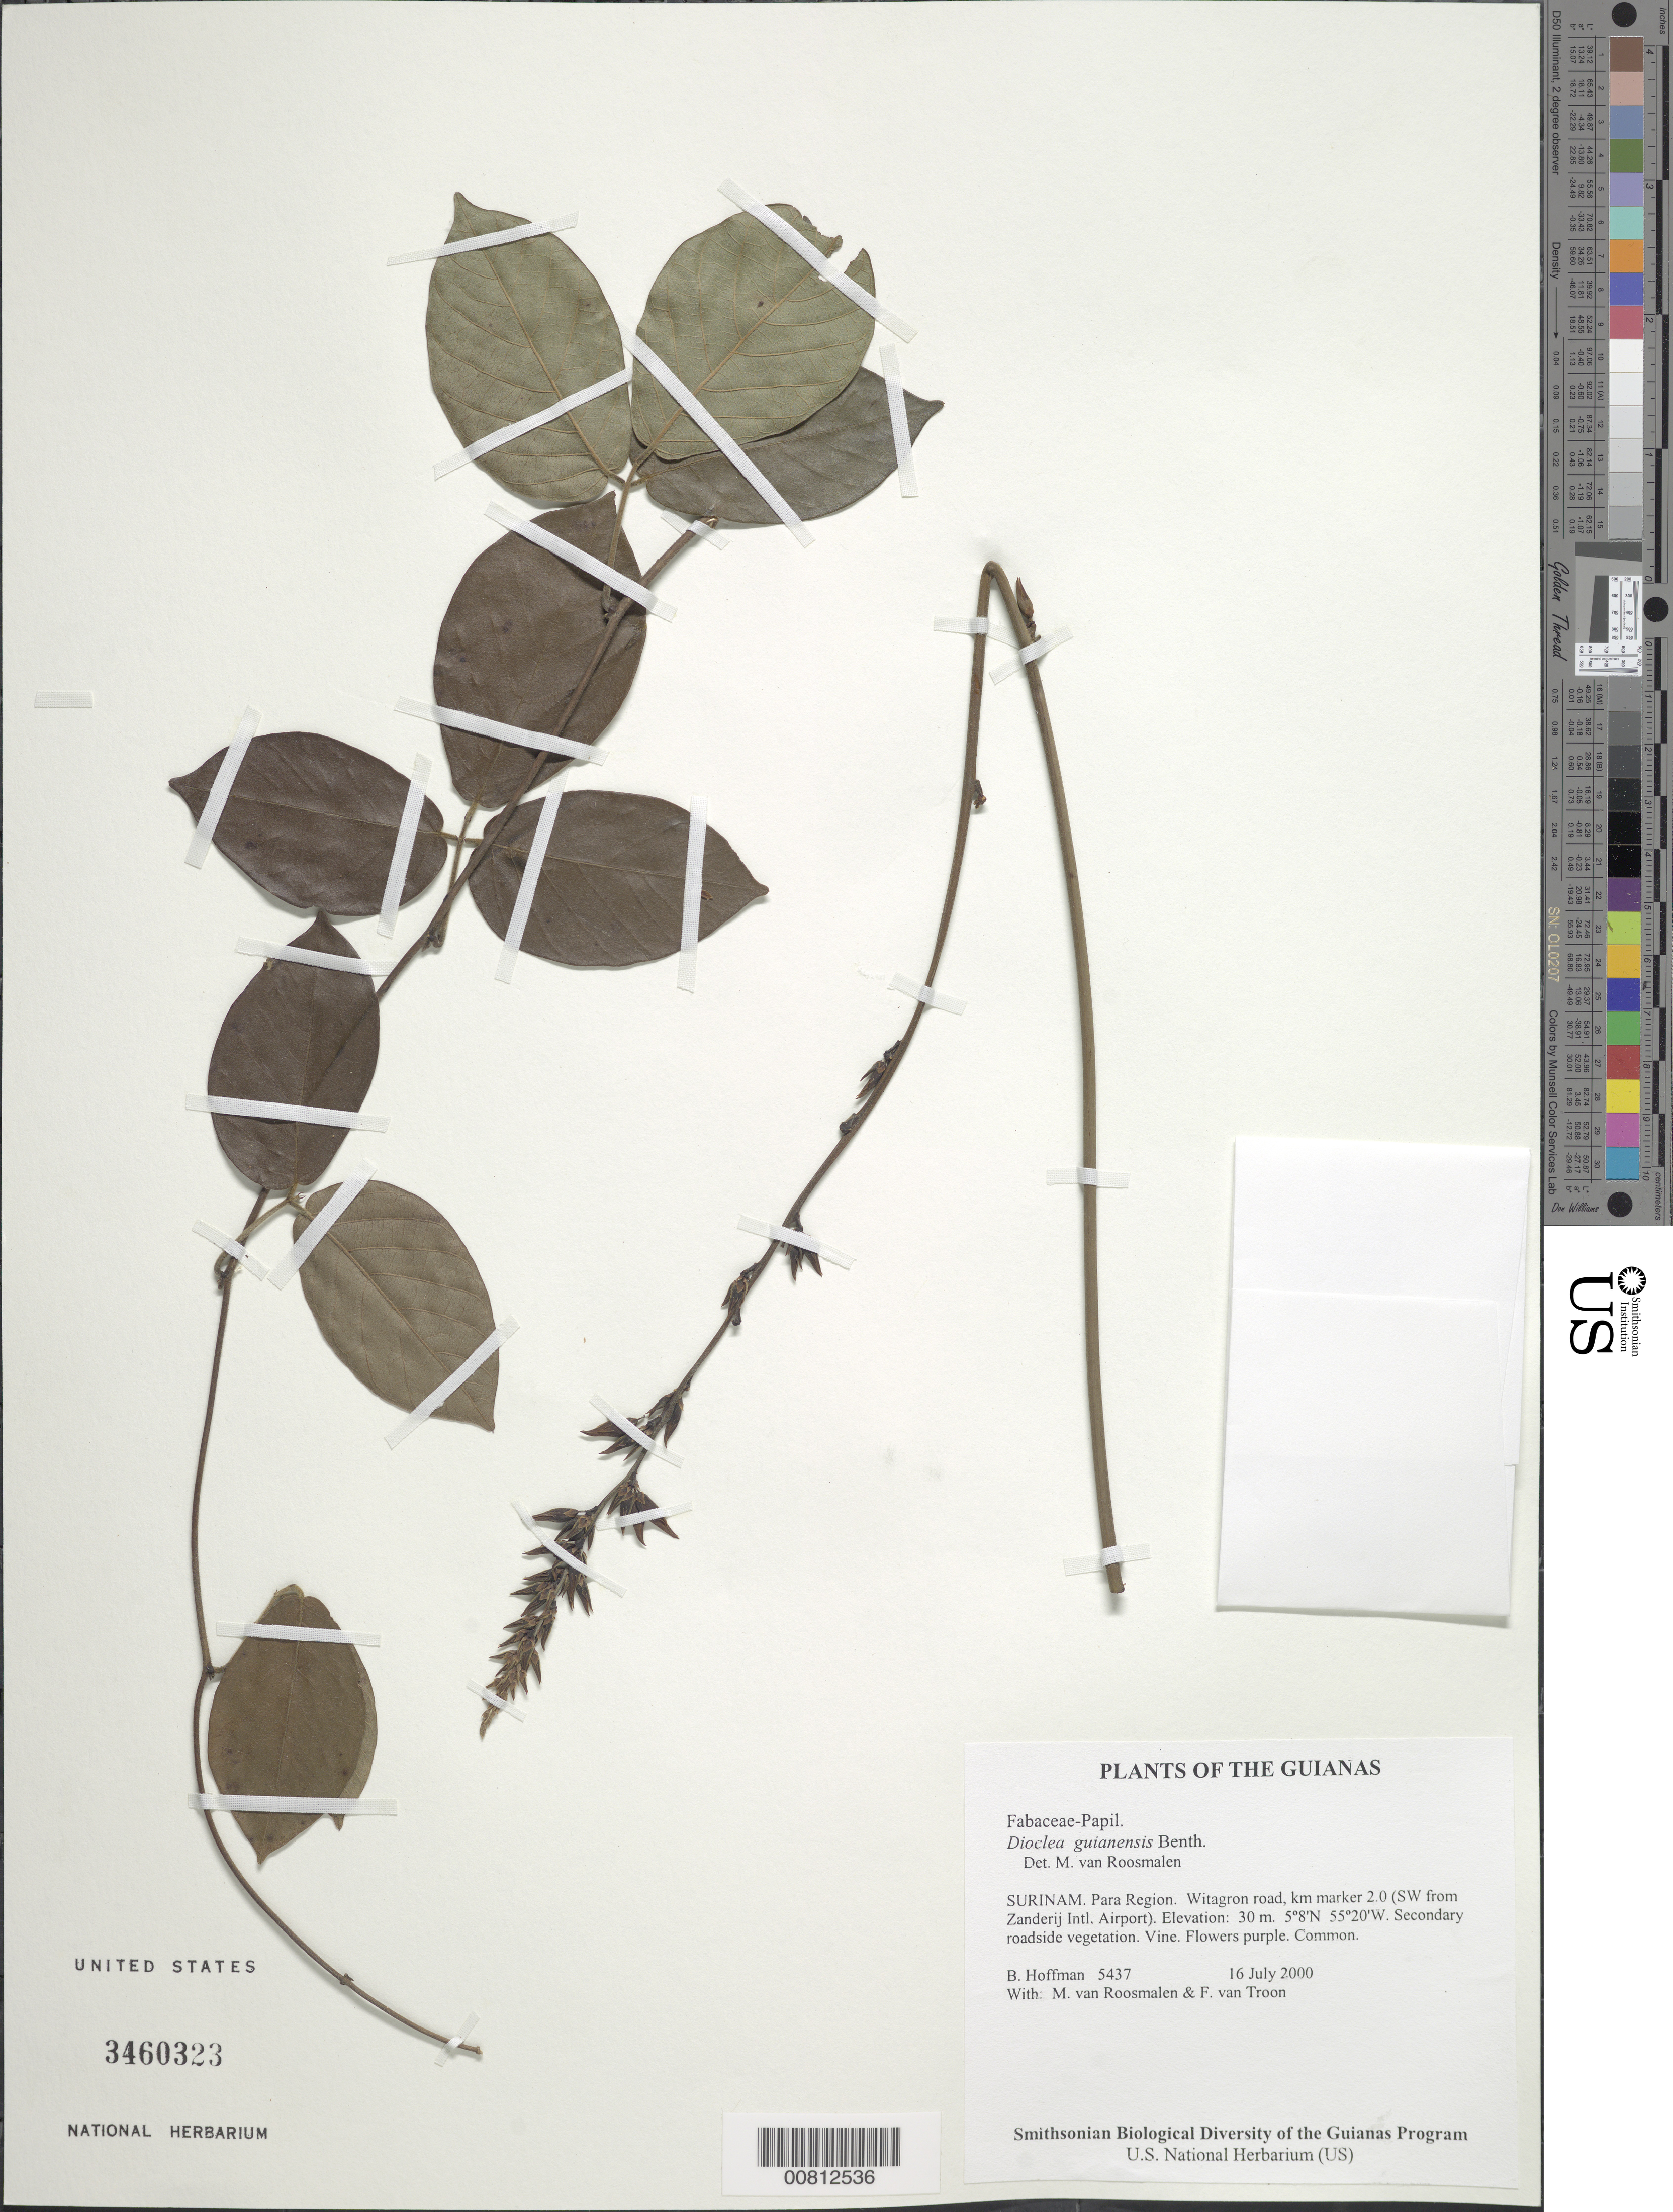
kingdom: Plantae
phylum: Tracheophyta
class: Magnoliopsida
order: Fabales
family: Fabaceae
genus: Dioclea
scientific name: Dioclea guianensis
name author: Benth.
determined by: Roosmalen, M. van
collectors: B. Hoffman, M. Roosmalen & F. Van Troon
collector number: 5437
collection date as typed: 16 July 2000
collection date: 2000-07-16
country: Suriname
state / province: Para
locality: Witagron road, km marker 2.0 (SW from Zanderij Intl. Airport)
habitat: Secondary roadside vegetation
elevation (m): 30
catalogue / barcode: US 3460323